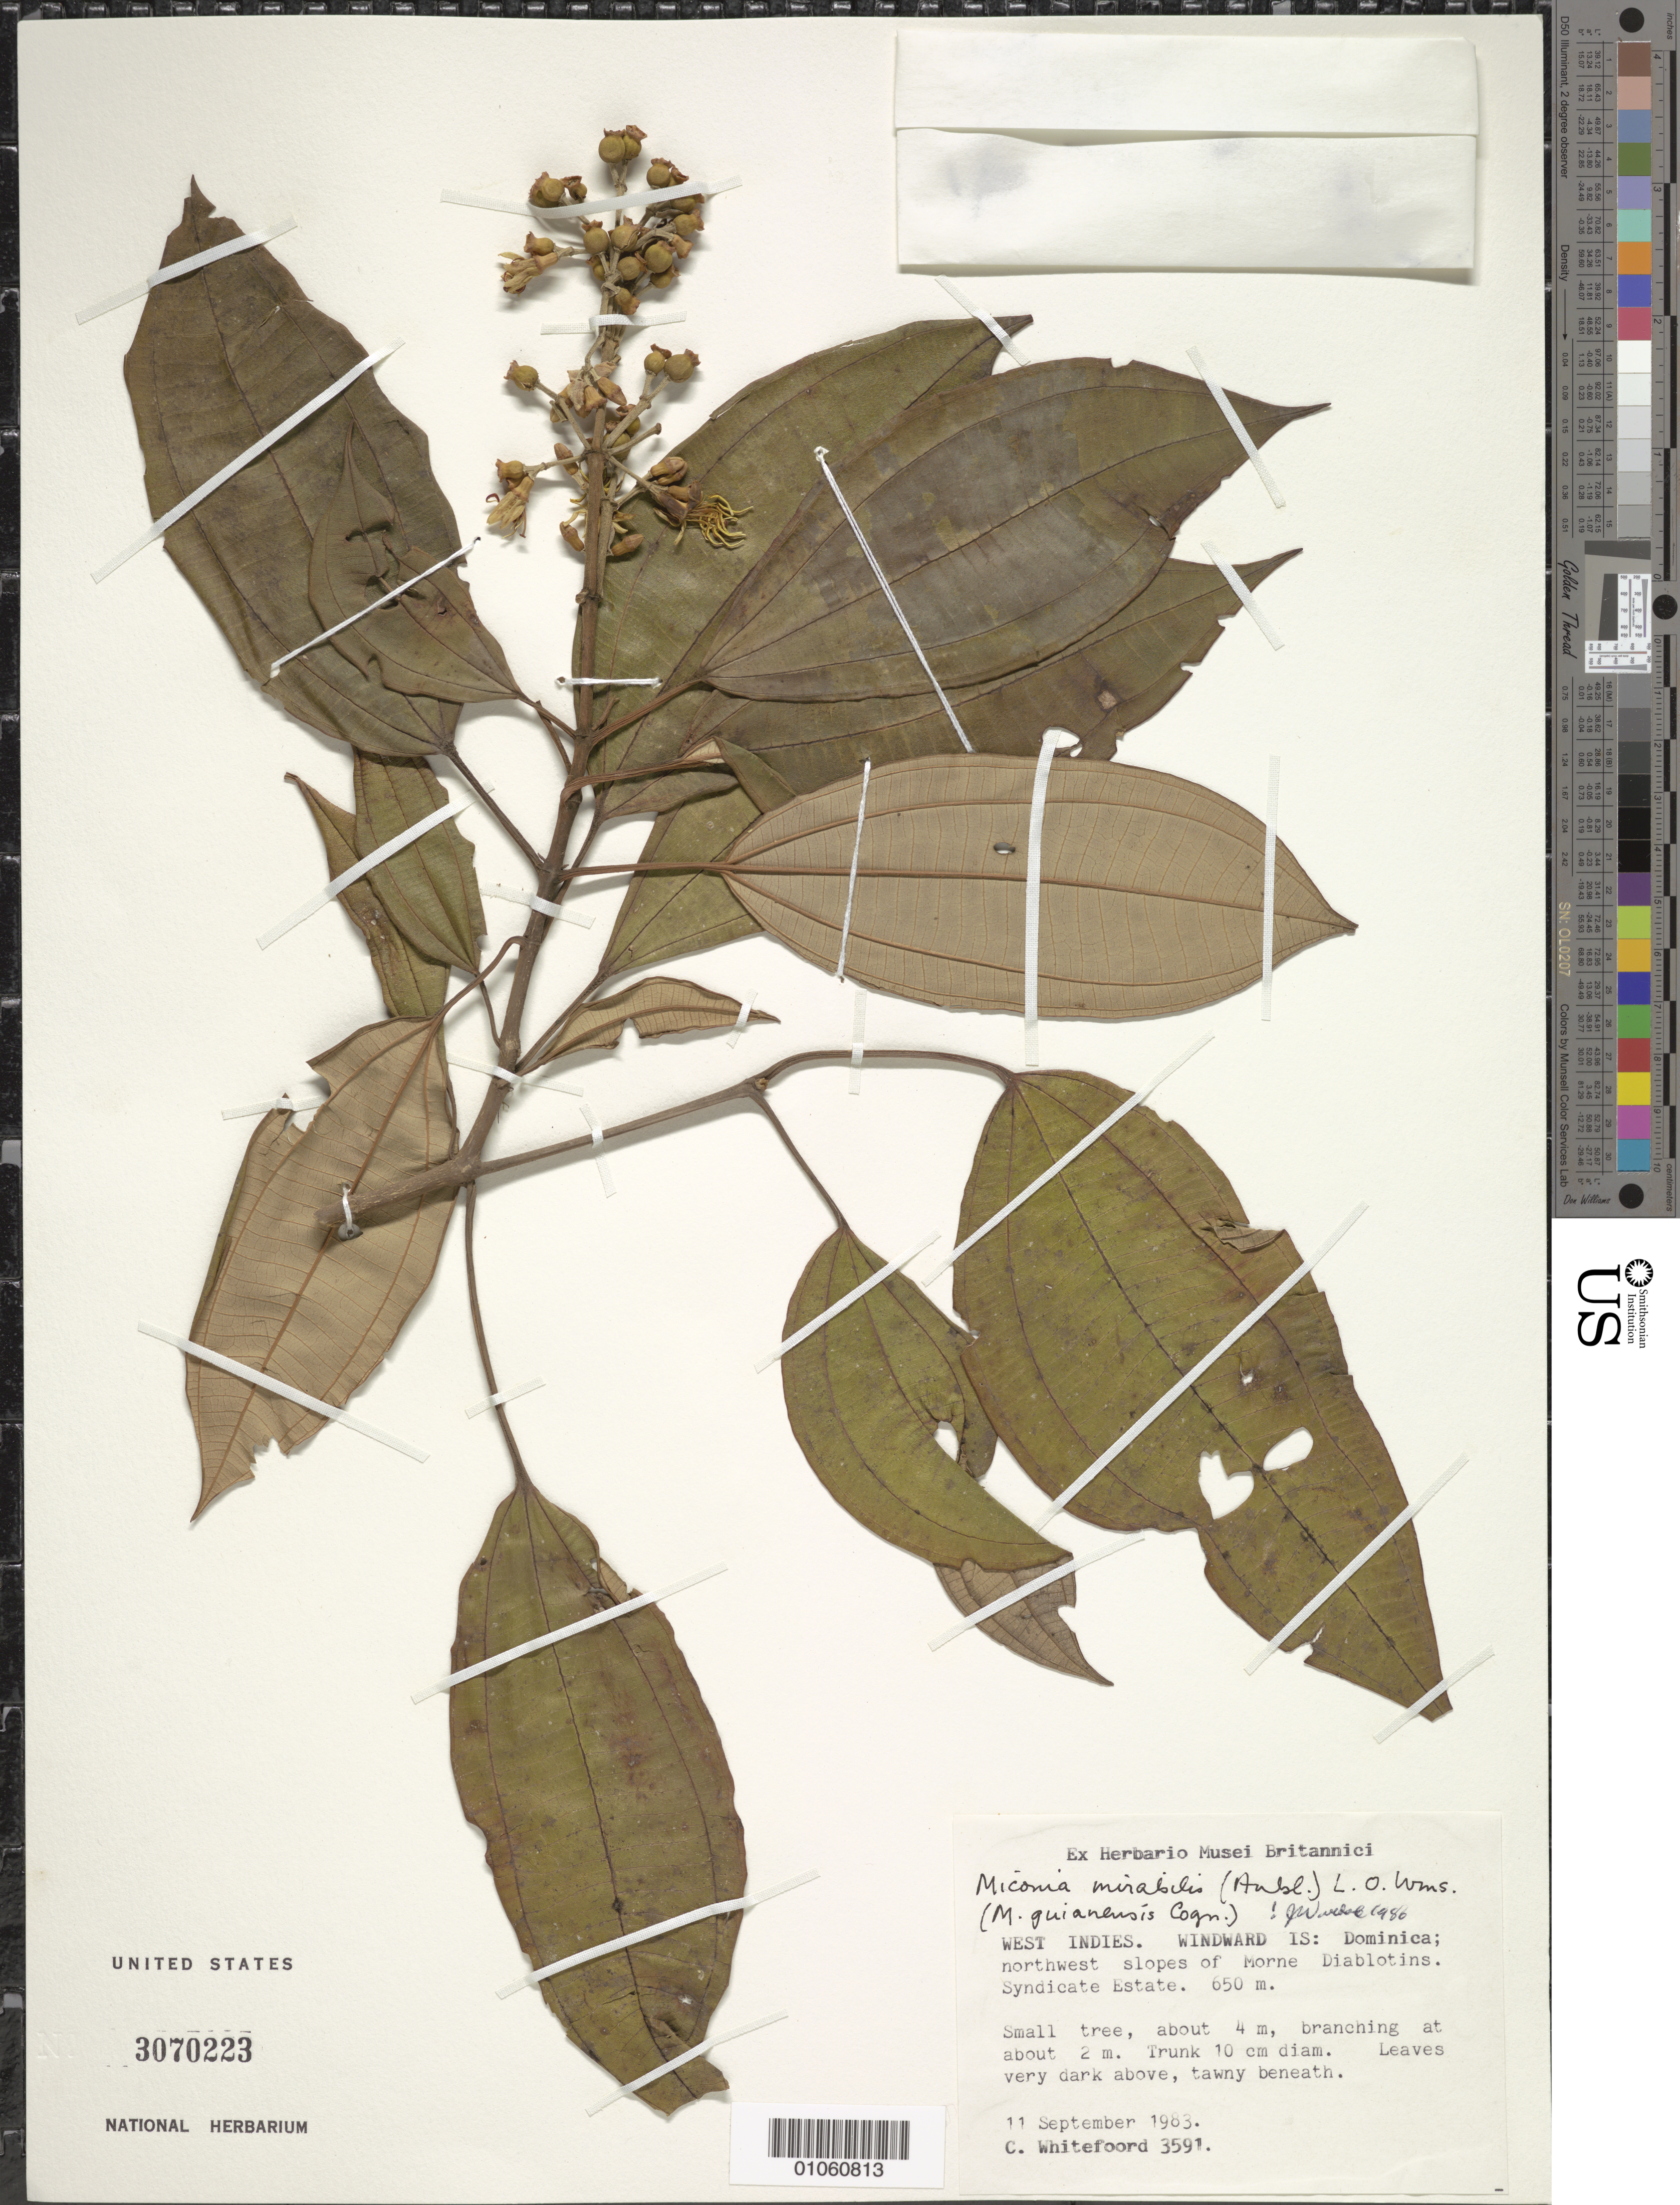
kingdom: Plantae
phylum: Tracheophyta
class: Magnoliopsida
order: Myrtales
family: Melastomataceae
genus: Miconia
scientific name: Miconia mirabilis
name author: (Aubl.) L.O. Williams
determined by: Wurdack, John J., (US), US (UNITED STATES)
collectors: C. Whitefoord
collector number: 3591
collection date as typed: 11 Sep 1983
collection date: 1983-09-11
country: Dominica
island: Dominica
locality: Morne Diablotins, NW slopes; Syndicate Estate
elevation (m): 650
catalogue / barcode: US 3070223